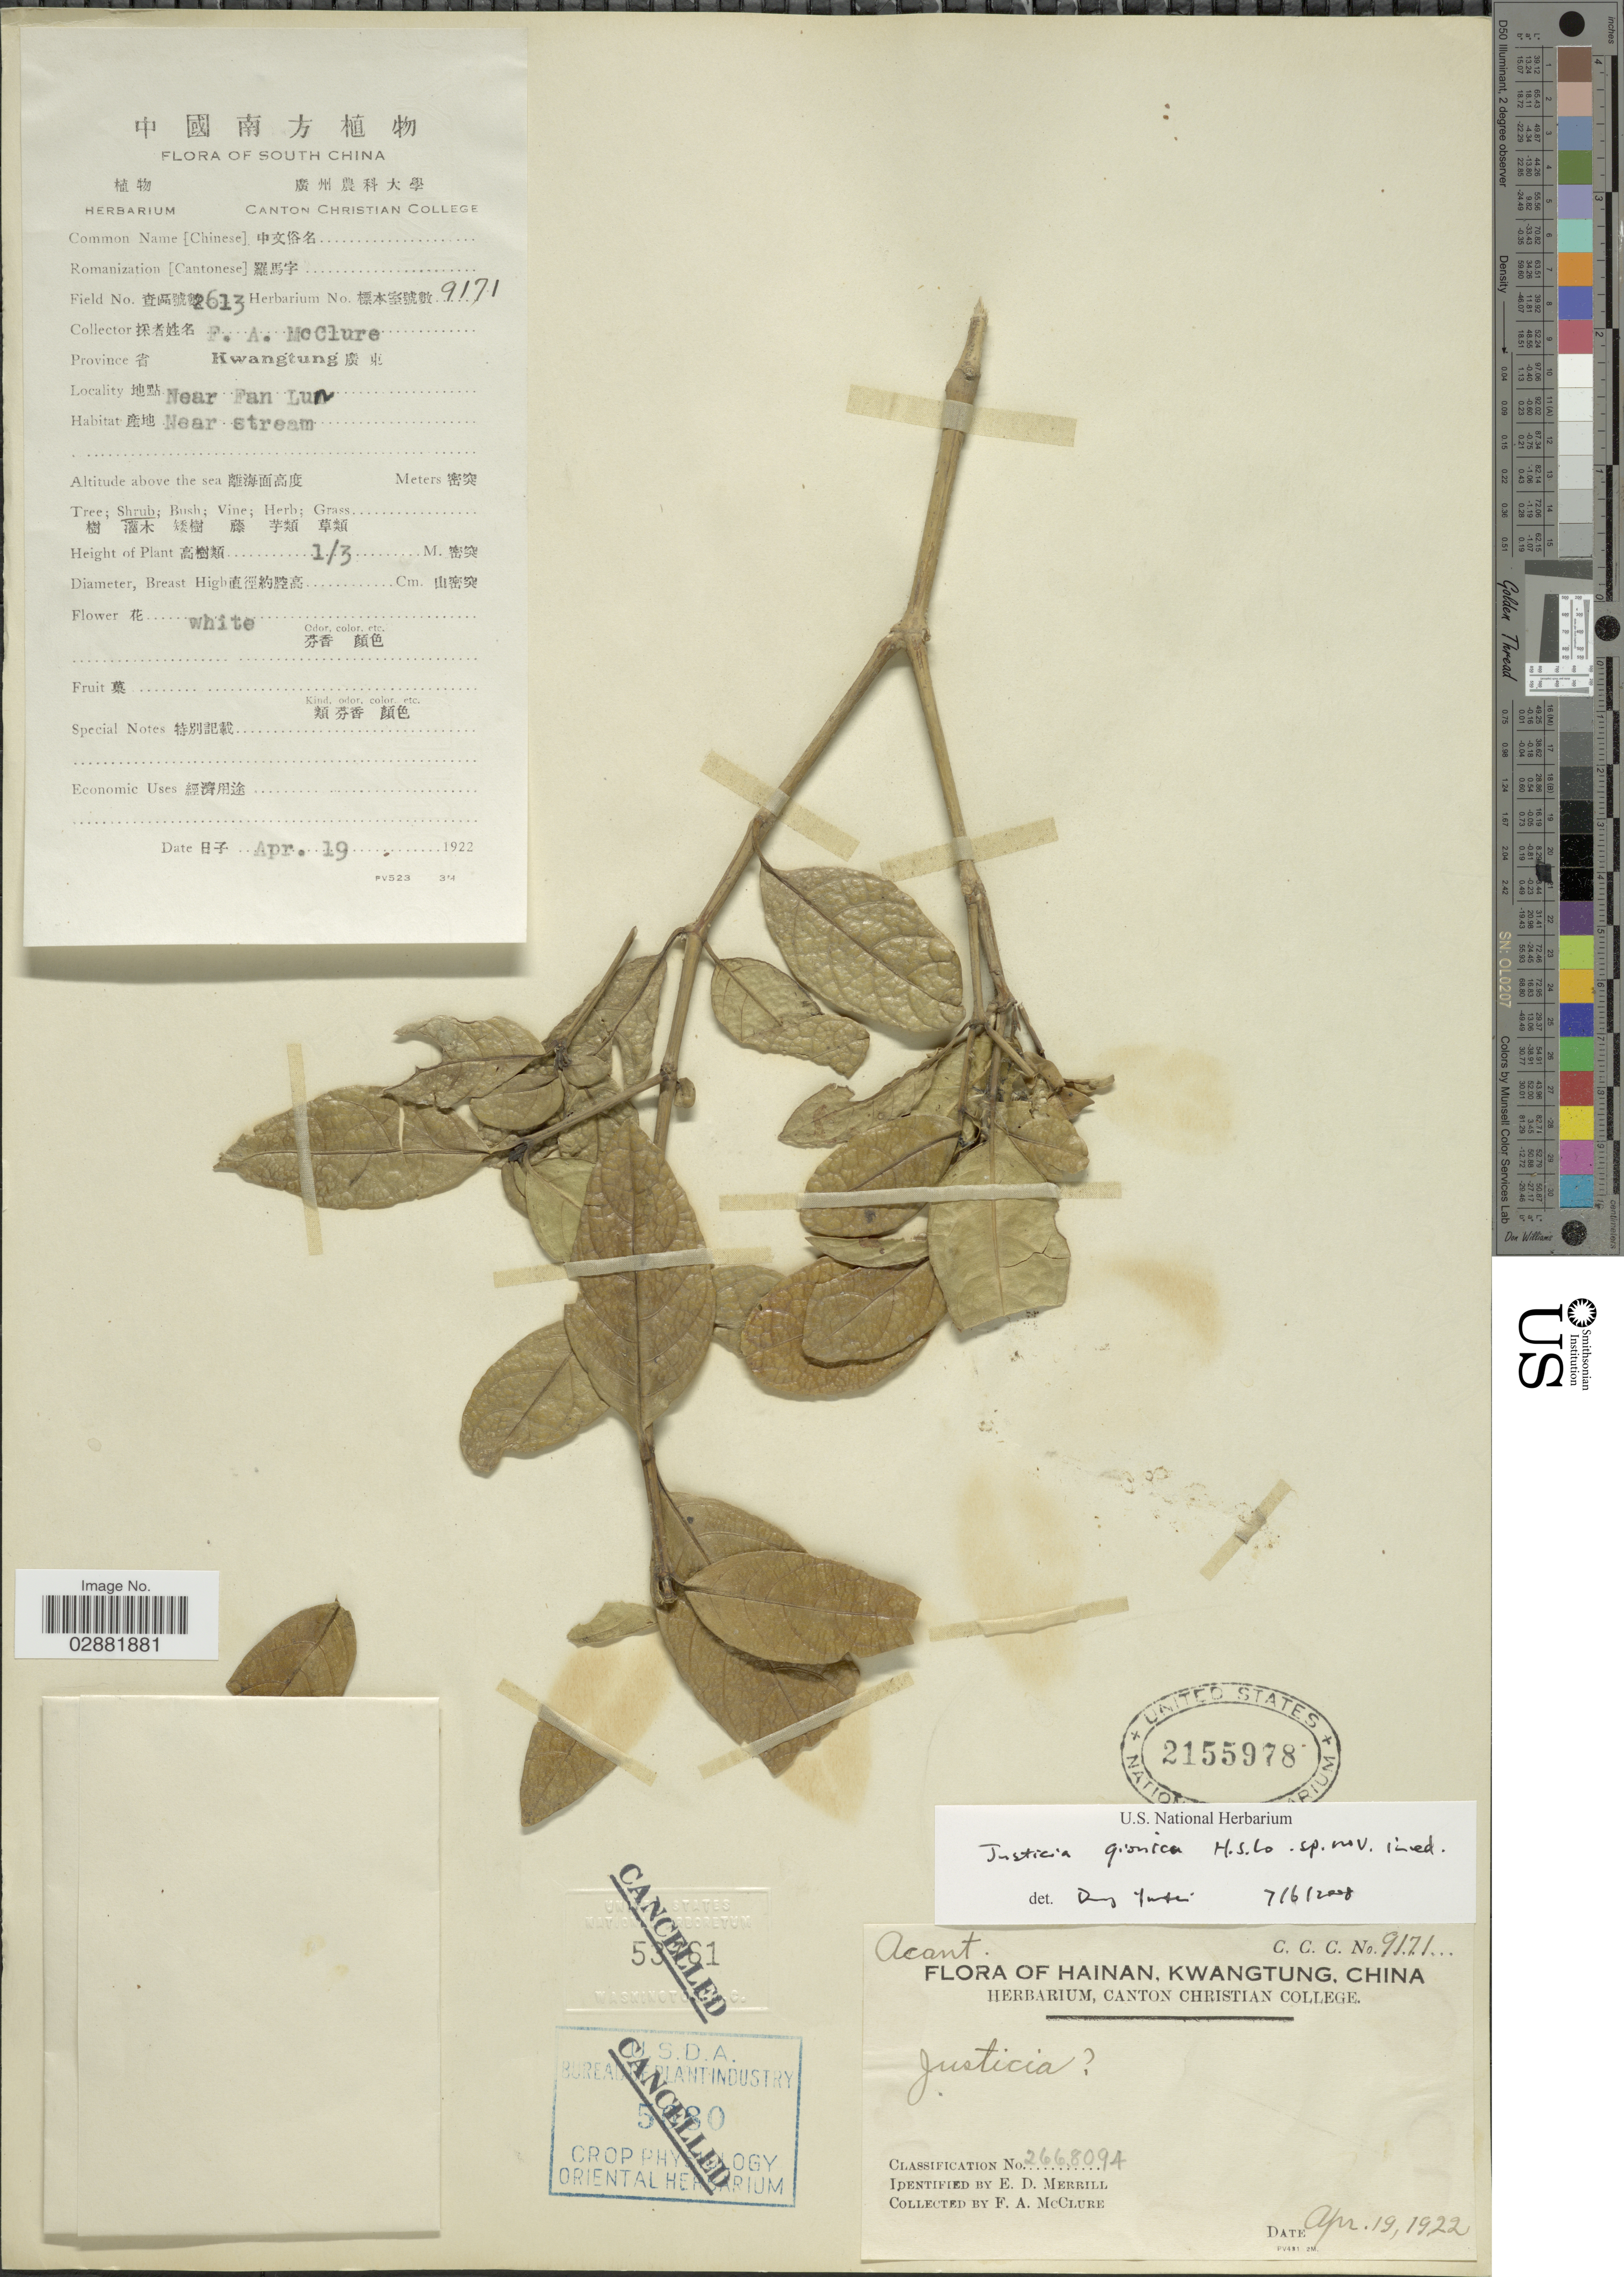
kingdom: Plantae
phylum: Tracheophyta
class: Magnoliopsida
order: Lamiales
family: Acanthaceae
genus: Justicia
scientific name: Justicia gionica H.S. Lo sp. nov. ined.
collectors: F. A. McClure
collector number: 9171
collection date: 1922-04-19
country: China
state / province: Guangdong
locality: South China, Province Kwangtung X, Near Fan Lun, Near stream.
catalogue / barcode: US 2155978